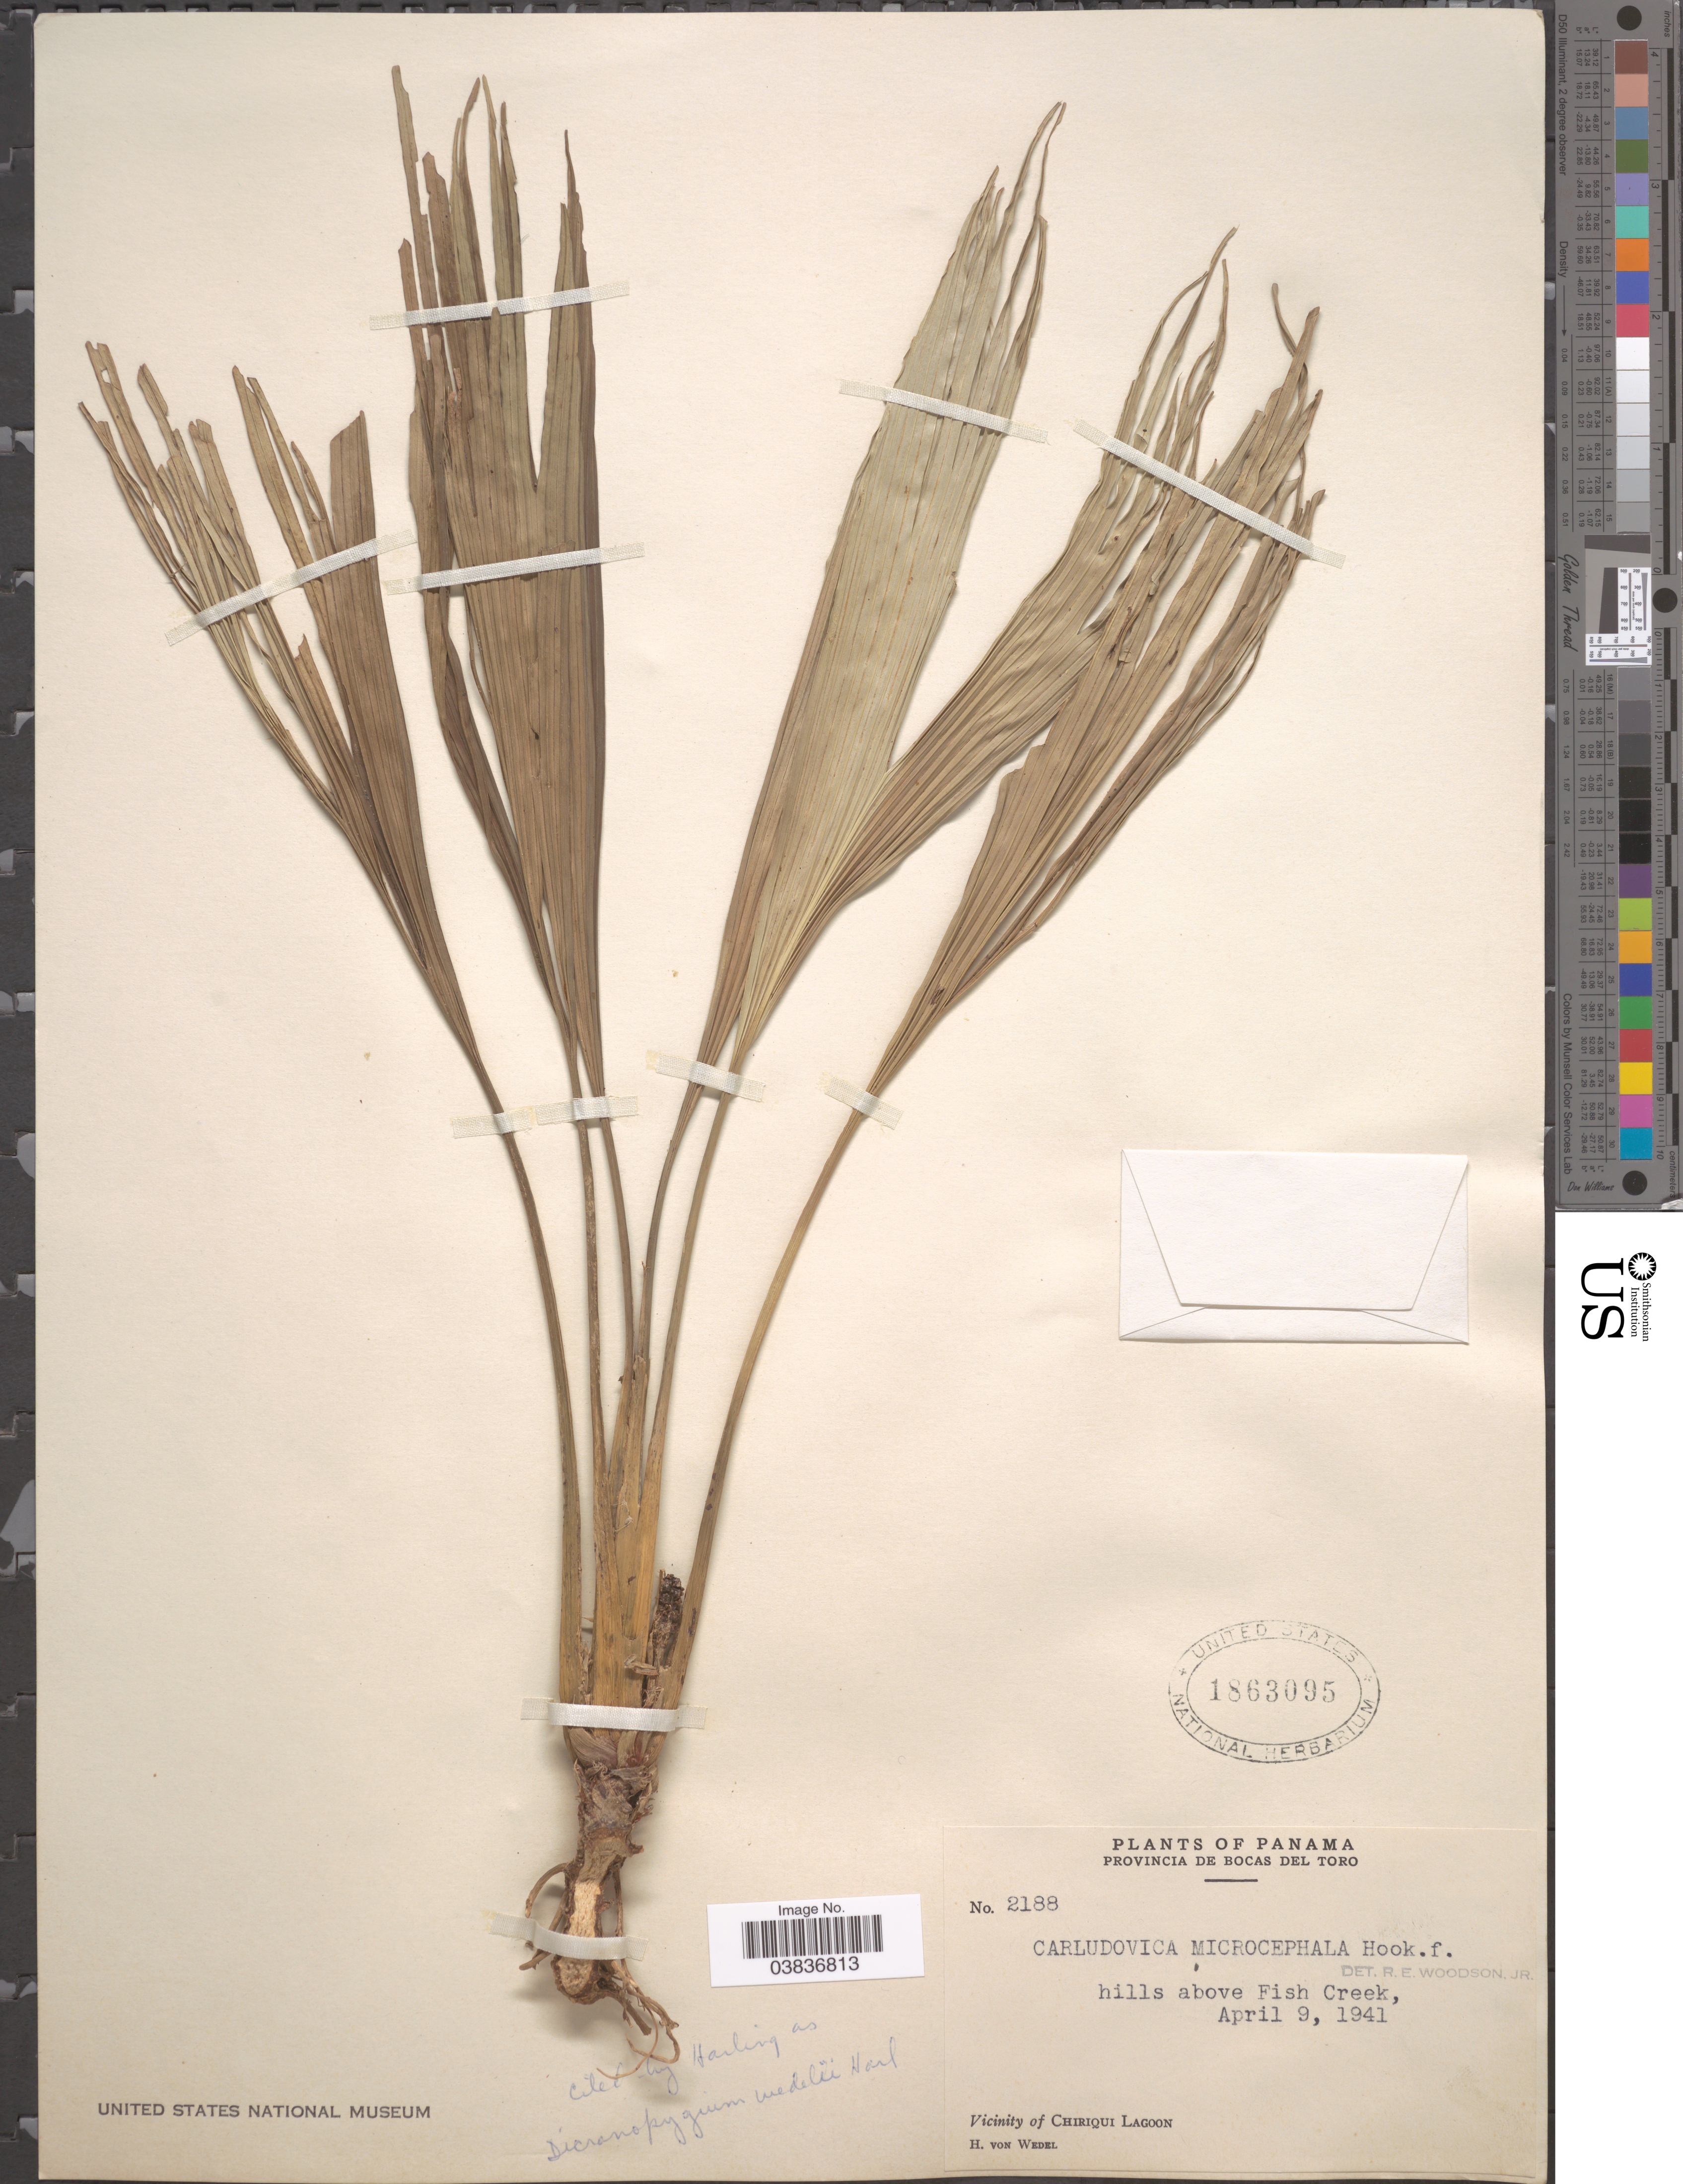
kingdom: Plantae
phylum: Tracheophyta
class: Liliopsida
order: Pandanales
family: Cyclanthaceae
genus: Dicranopygium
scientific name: Dicranopygium wedelii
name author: Harling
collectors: H. von Wedel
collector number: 2188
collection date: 1941-04-09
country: Panama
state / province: Bocas del Toro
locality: Hills above Fish Creek. Vicinity of Chiriqui Lagoon.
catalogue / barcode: US 1863095